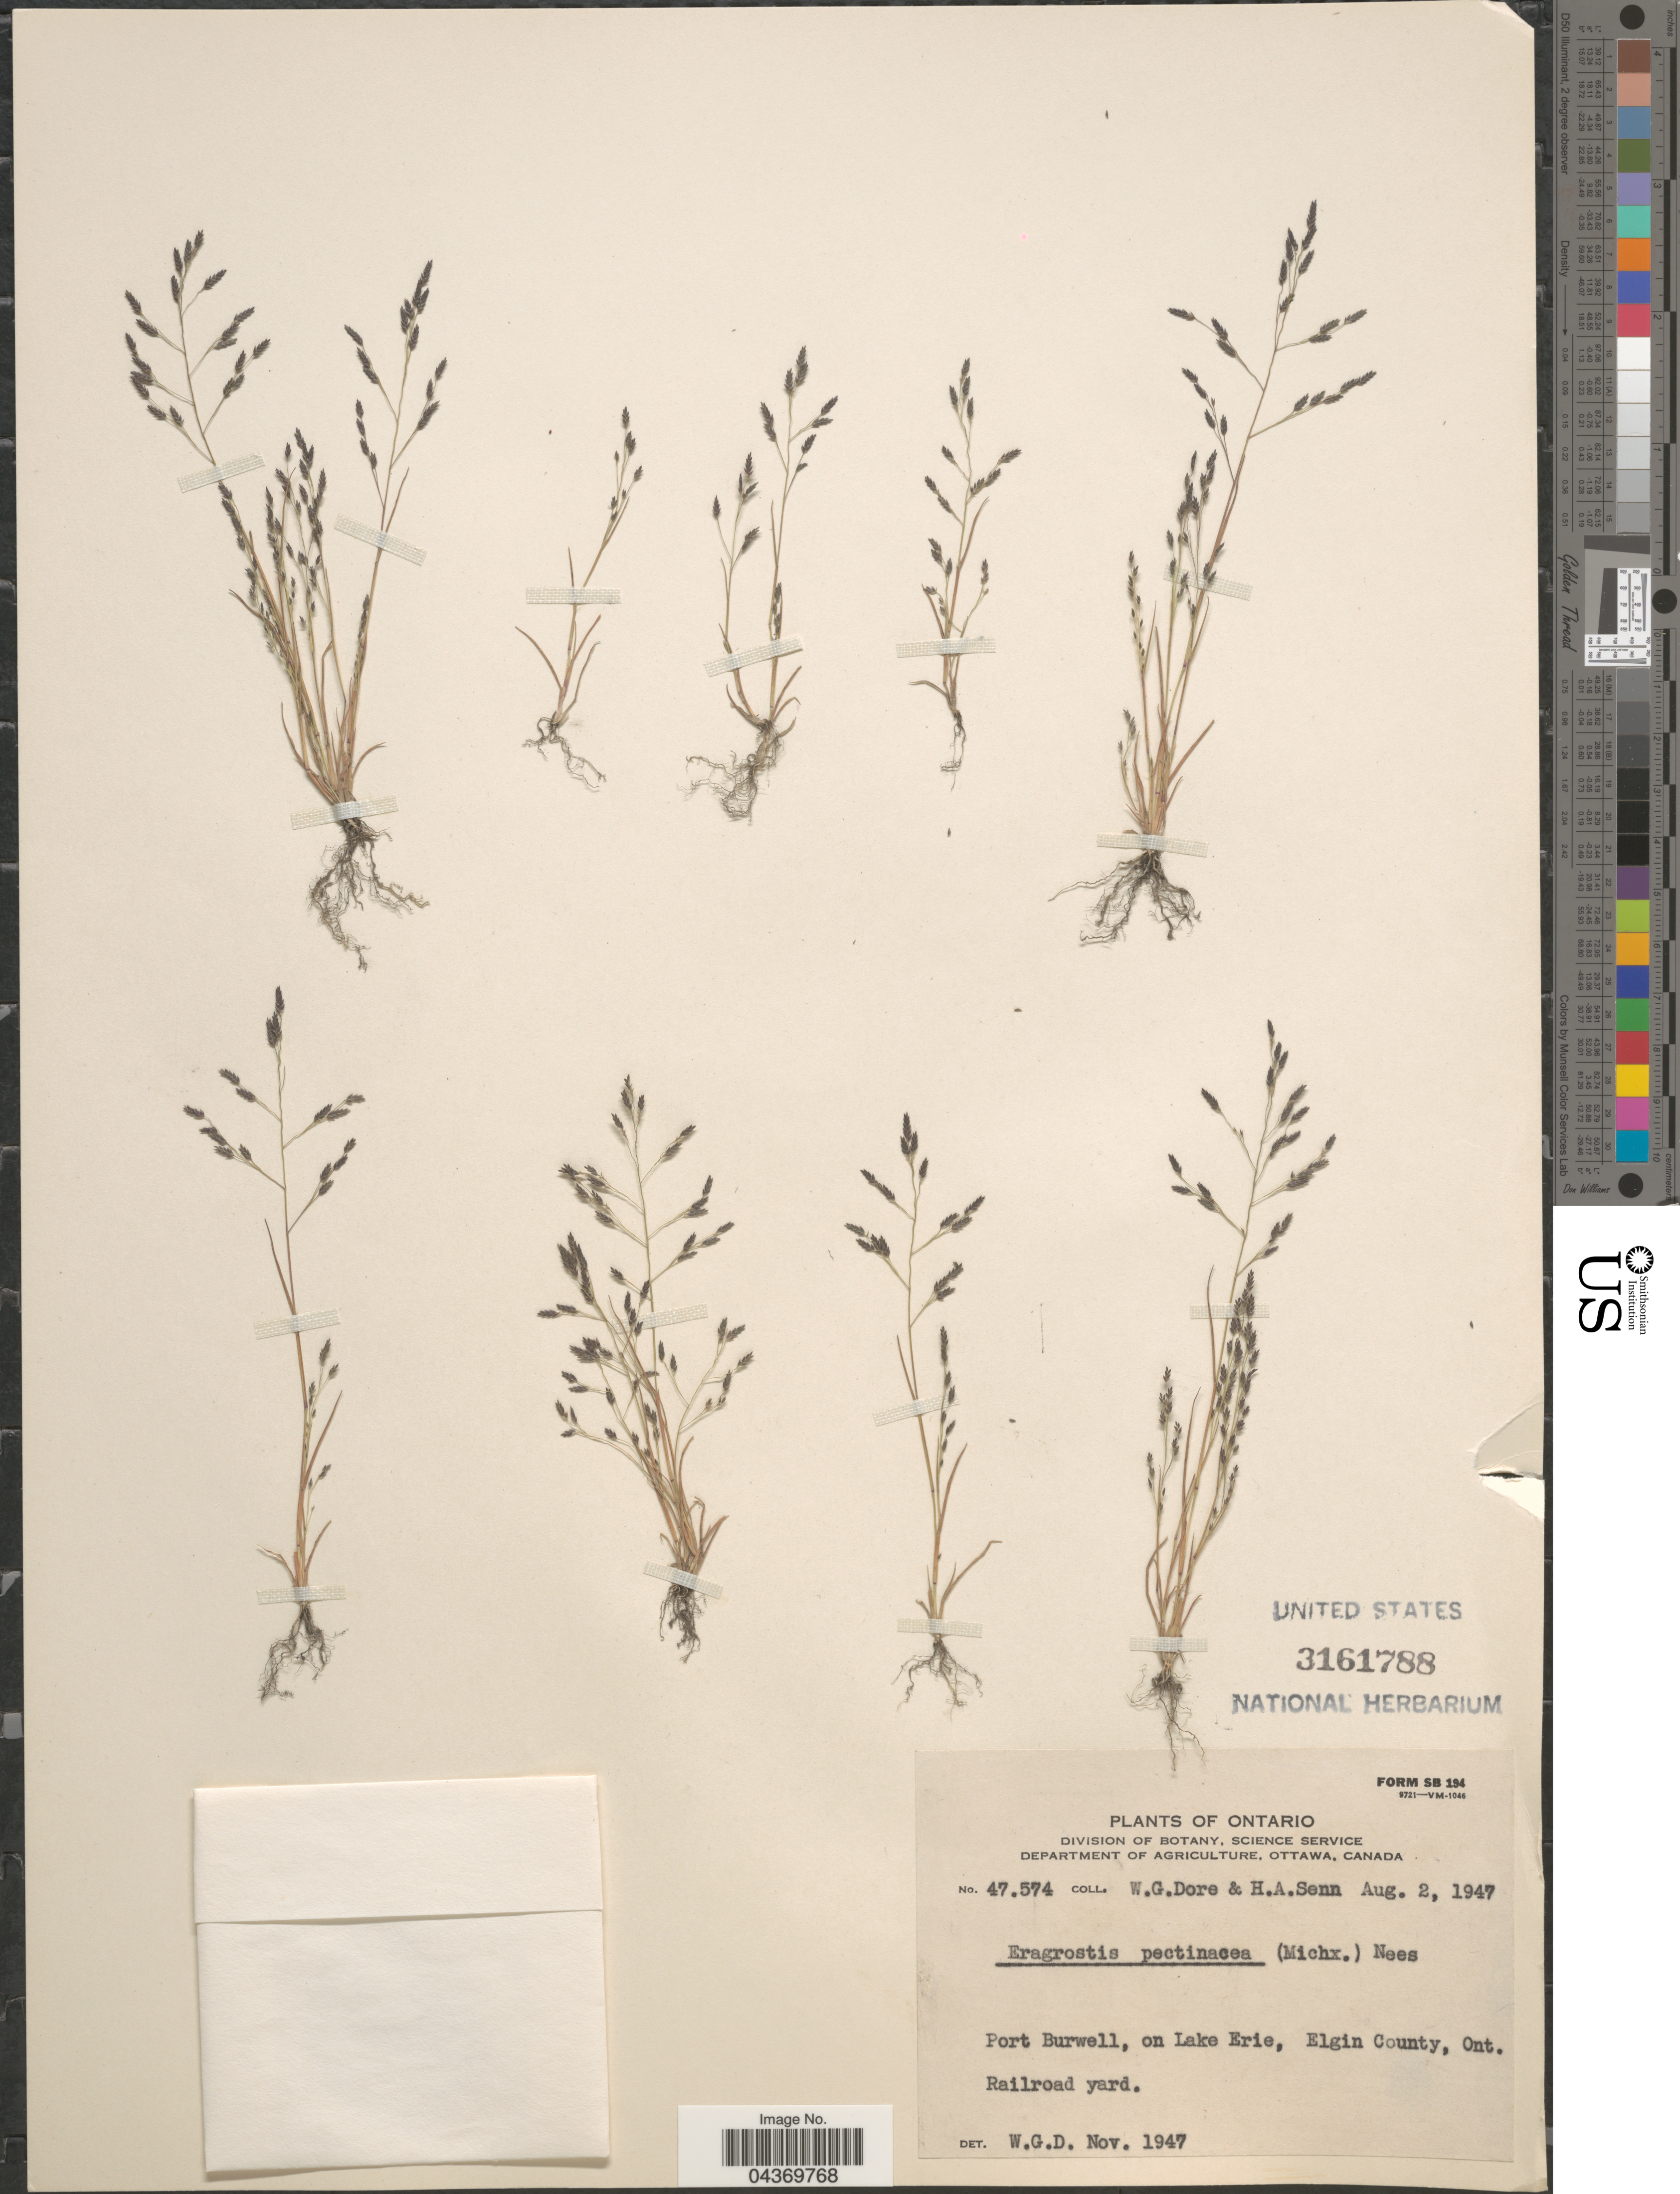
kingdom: Plantae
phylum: Tracheophyta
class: Liliopsida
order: Poales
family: Poaceae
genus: Eragrostis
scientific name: Eragrostis pectinacea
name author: (Michx.) Nees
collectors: W. Dore & H. Senn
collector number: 47574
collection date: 1947-08-02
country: Canada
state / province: Ontario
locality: Port Burwell, on Lake Erie, Elgin County. Railroad yard.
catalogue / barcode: US 3161788